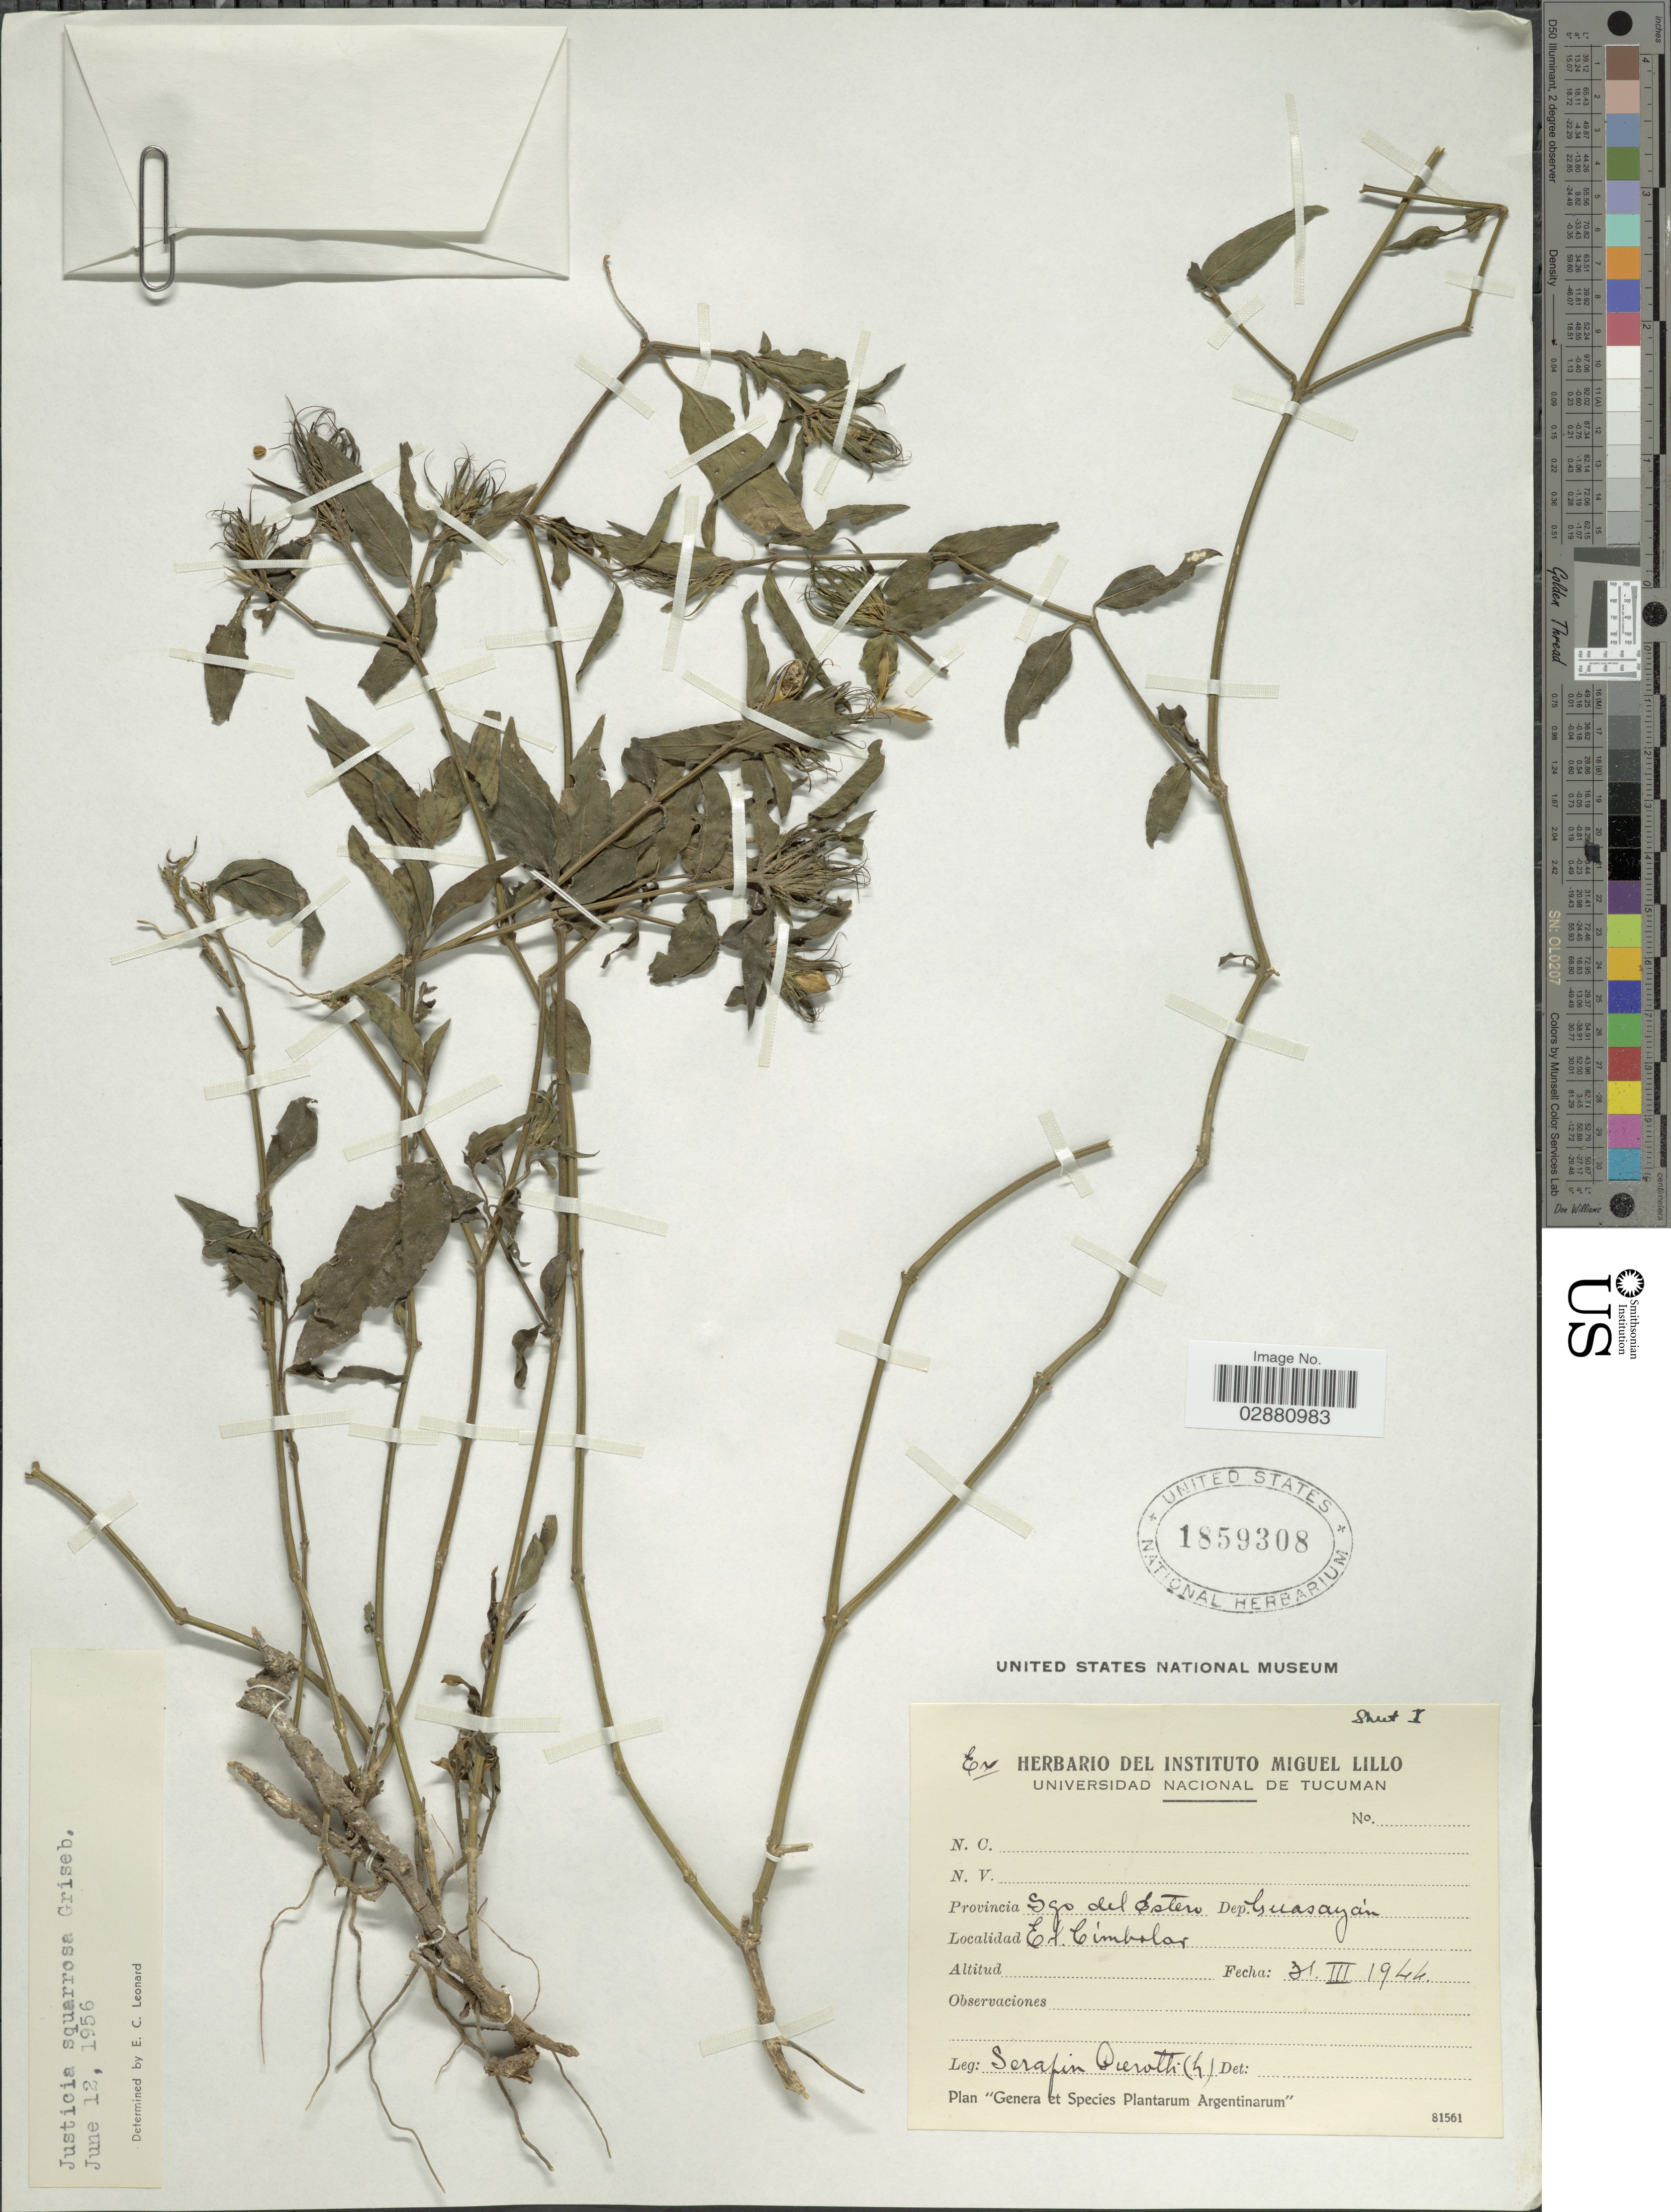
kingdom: Plantae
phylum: Tracheophyta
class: Magnoliopsida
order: Lamiales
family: Acanthaceae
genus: Justicia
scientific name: Justicia squarrosa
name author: Griseb.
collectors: S. A. Pierotti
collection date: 1944-03-31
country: Argentina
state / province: Santiago del Estero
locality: Provincia Sgo del Estero. Dep. Guasayán. El Cimbolar.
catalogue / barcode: US 1859308